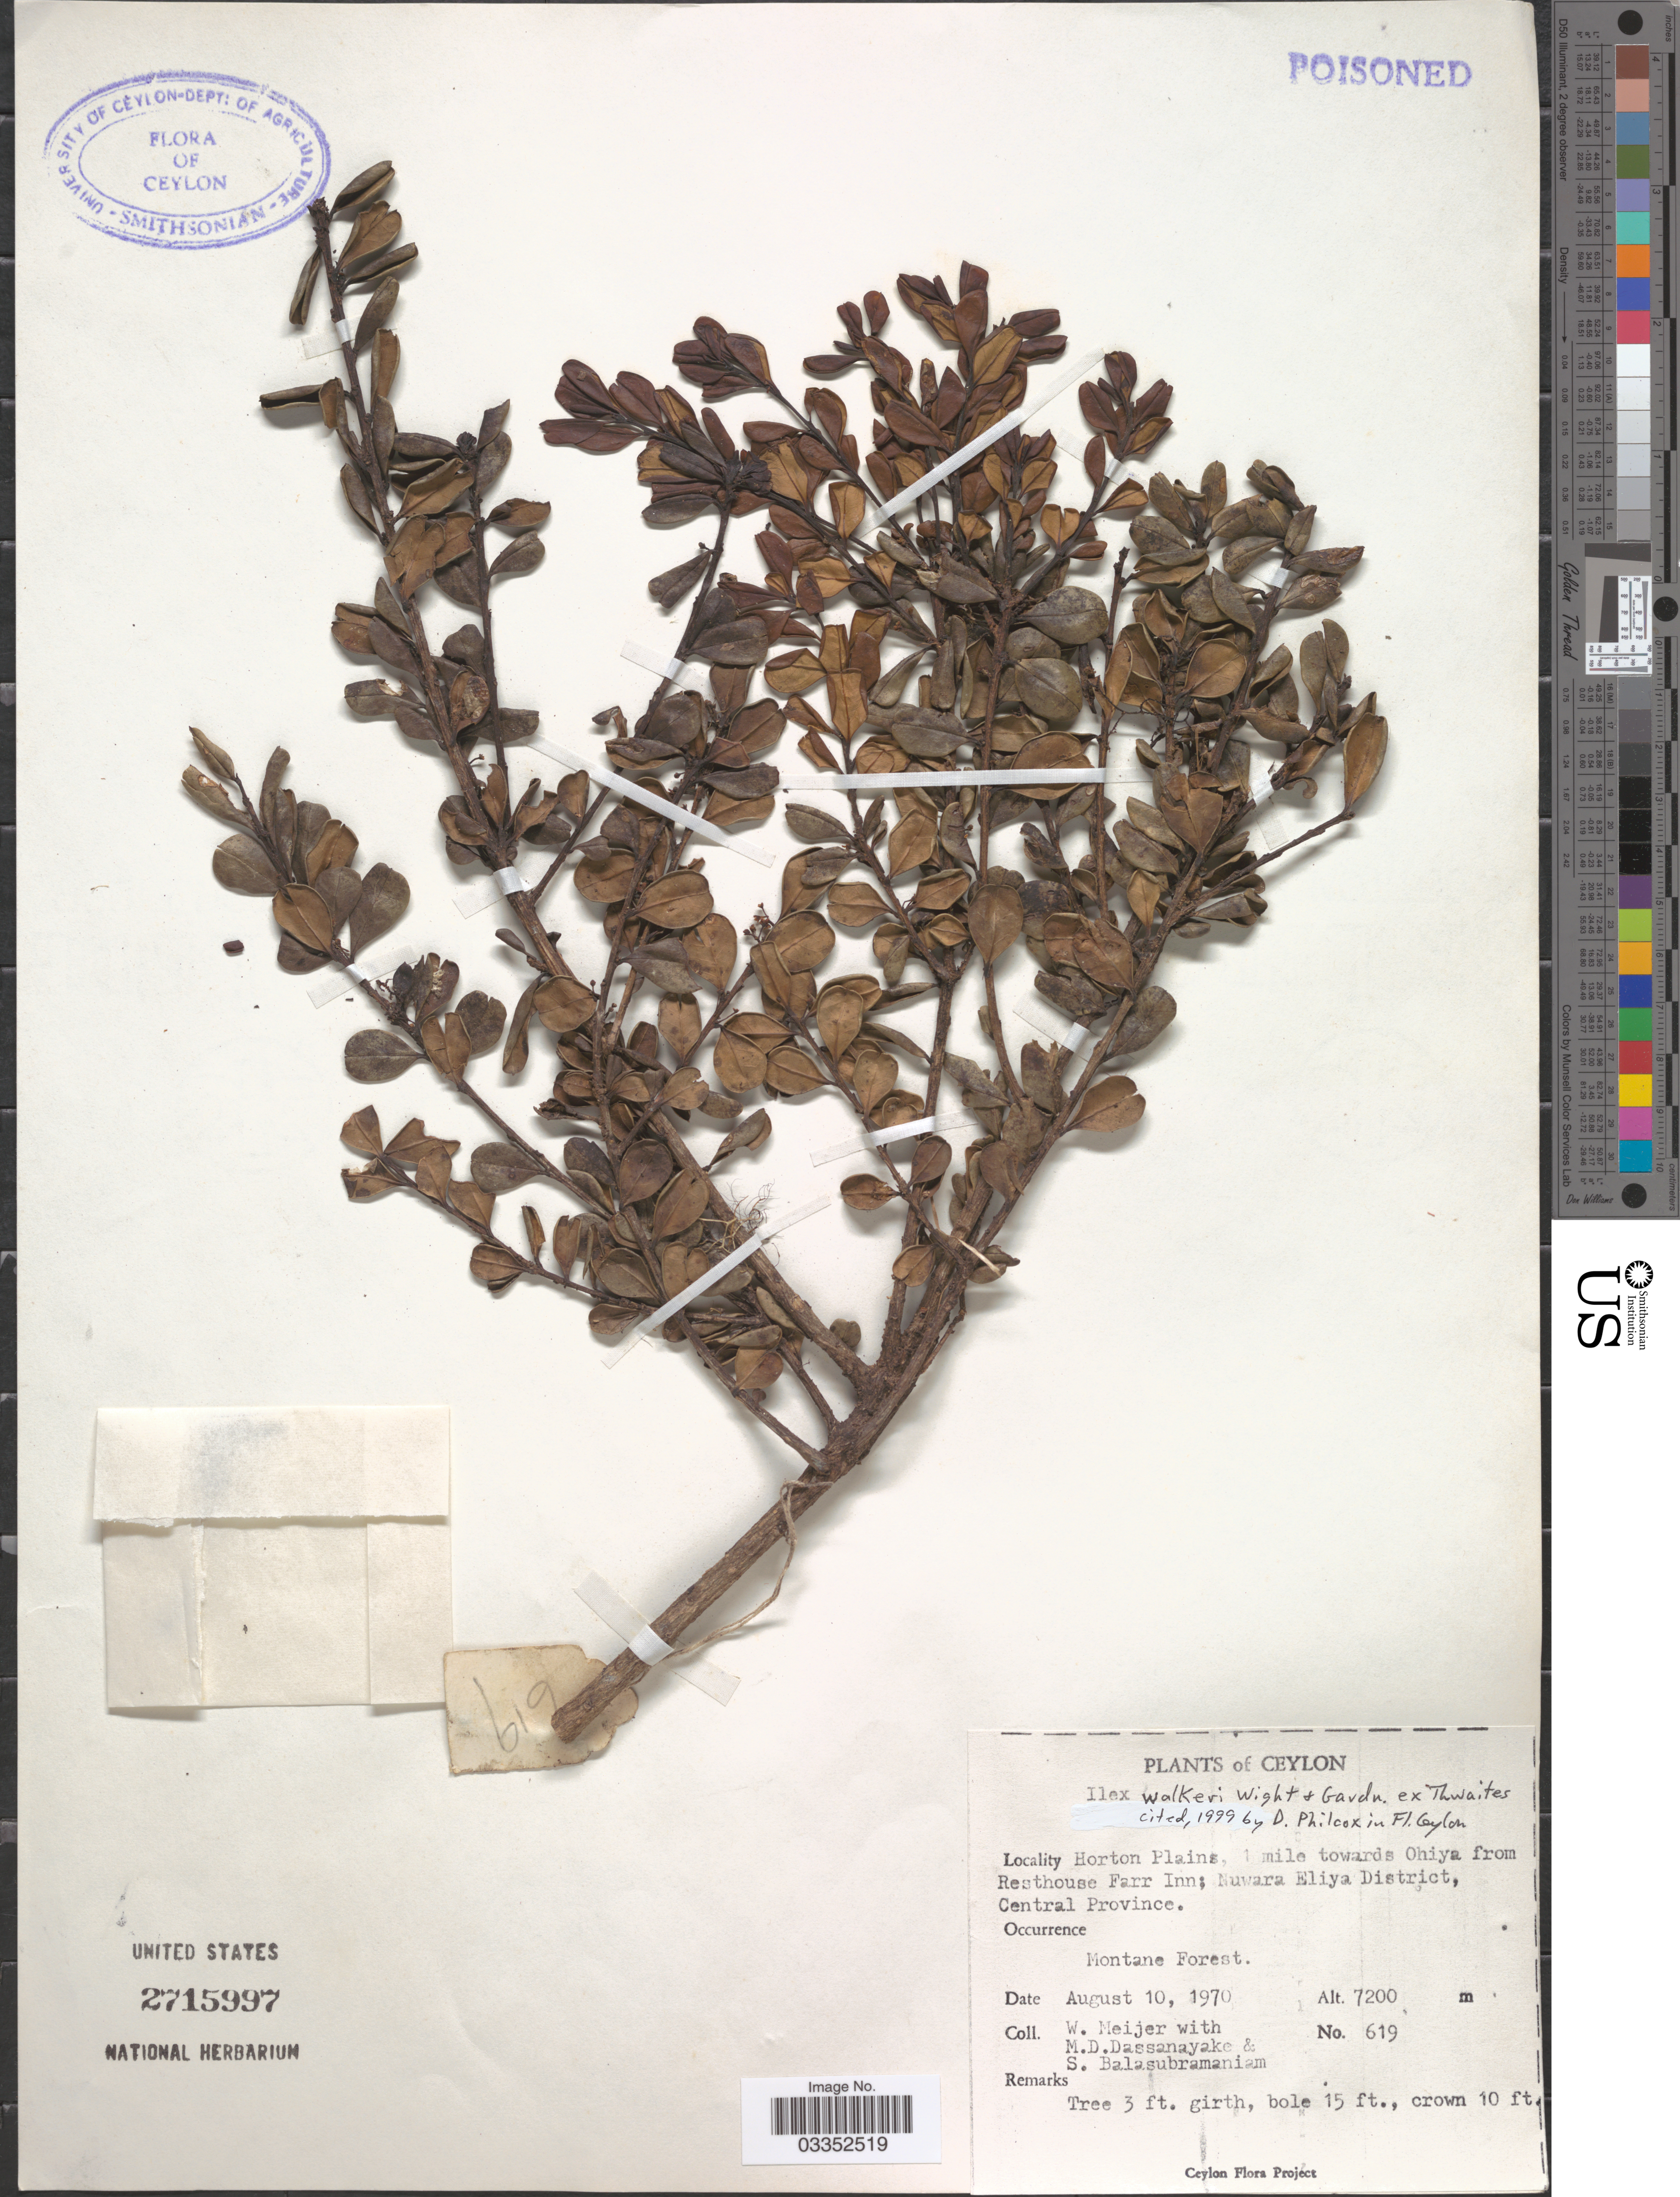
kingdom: Plantae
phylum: Tracheophyta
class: Magnoliopsida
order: Aquifoliales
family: Aquifoliaceae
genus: Ilex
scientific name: Ilex walkeri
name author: W. Wight & Gardner ex Thwaites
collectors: W. Meijer, M. D. Dassanayake & S. Balasubramaniam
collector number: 619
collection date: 1970-08-10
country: Sri Lanka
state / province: Central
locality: Ceylon, Horton Plains, 1 mile towards Ohiya from Resthouse Farr Inn; Nuwara Eliya District.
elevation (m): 7200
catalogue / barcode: US 2715997